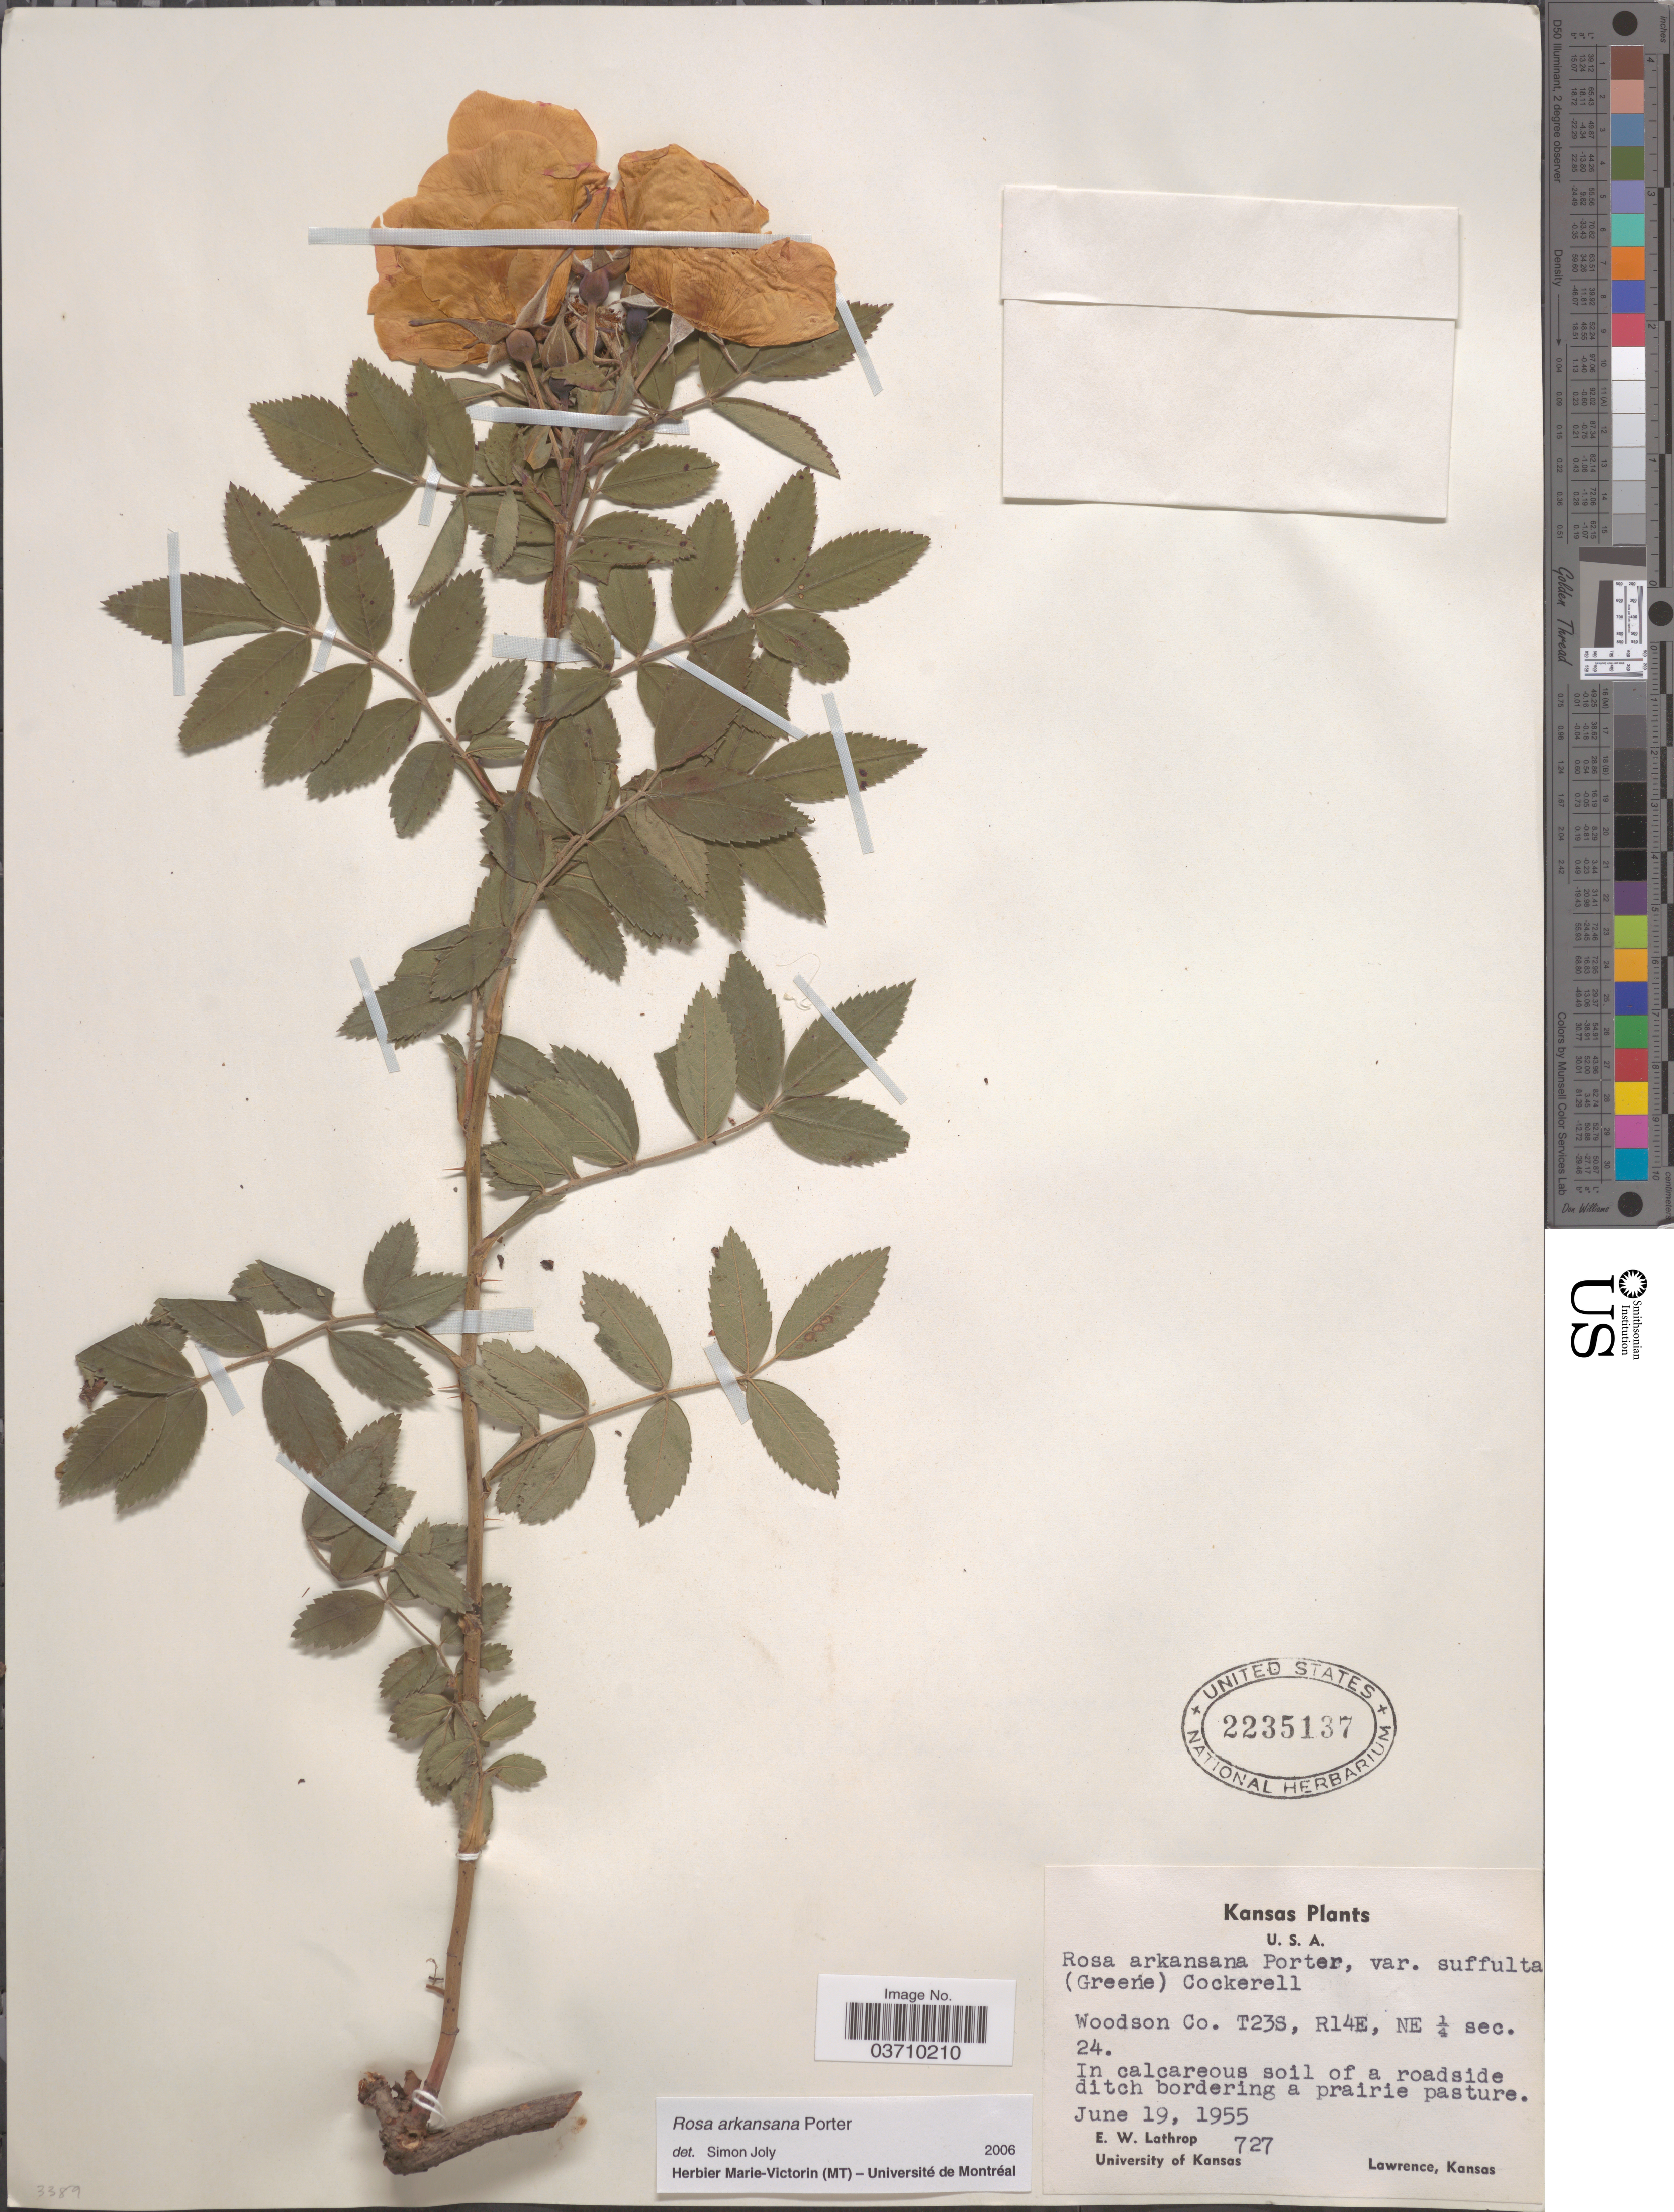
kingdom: Plantae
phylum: Tracheophyta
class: Magnoliopsida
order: Rosales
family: Rosaceae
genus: Rosa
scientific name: Rosa arkansana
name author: Porter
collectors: E. W. Lathrop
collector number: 727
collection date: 1955-06-19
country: United States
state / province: Kansas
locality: Woodson Co. T23S, R14E, NE ¼ sec. 24.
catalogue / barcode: US 2235137